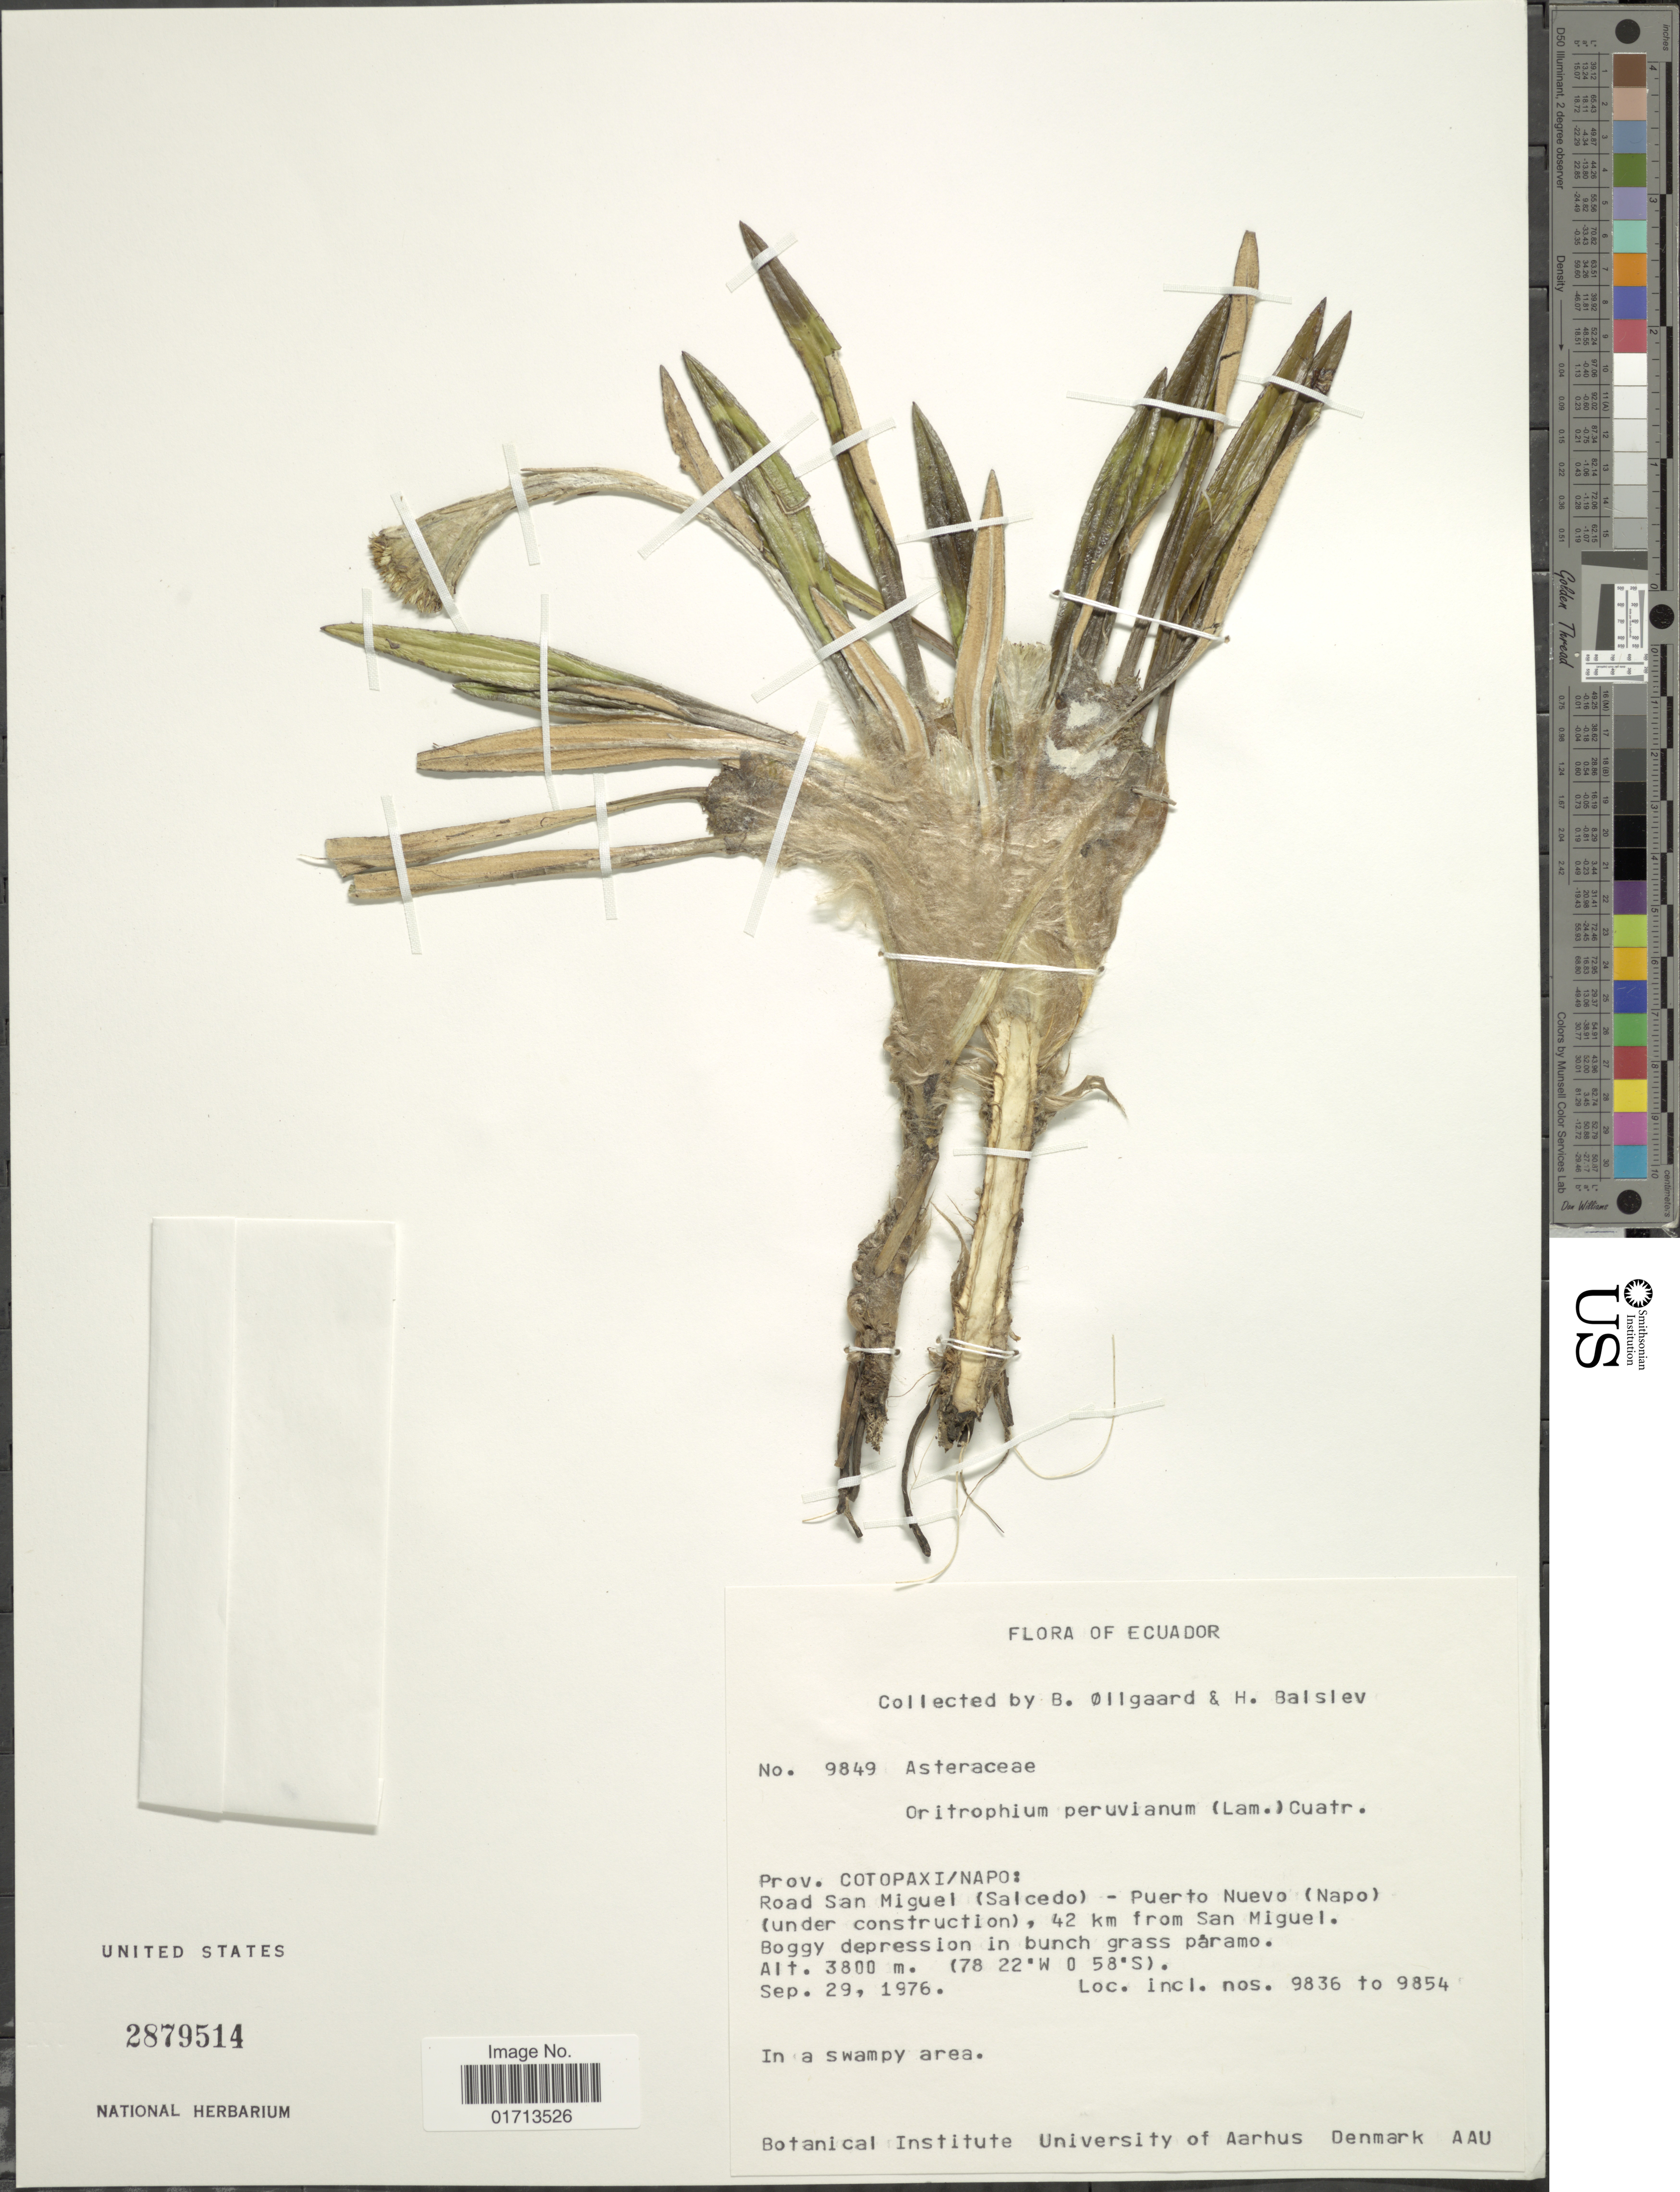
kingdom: Plantae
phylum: Tracheophyta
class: Magnoliopsida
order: Asterales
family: Asteraceae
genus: Oritrophium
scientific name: Oritrophium peruvianum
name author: (Lam.) Cuatrec.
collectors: B. Øllgaard & H. Balslev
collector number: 9849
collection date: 1976-09-29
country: Ecuador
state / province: Cotopaxi / Napo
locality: Road San Miguel (Salcedo)-Puerto Nuevo (Napo) (under construction), 42 km from San Miguel, incl. nos. 9836 to 9854.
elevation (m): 3800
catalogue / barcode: US 2879514